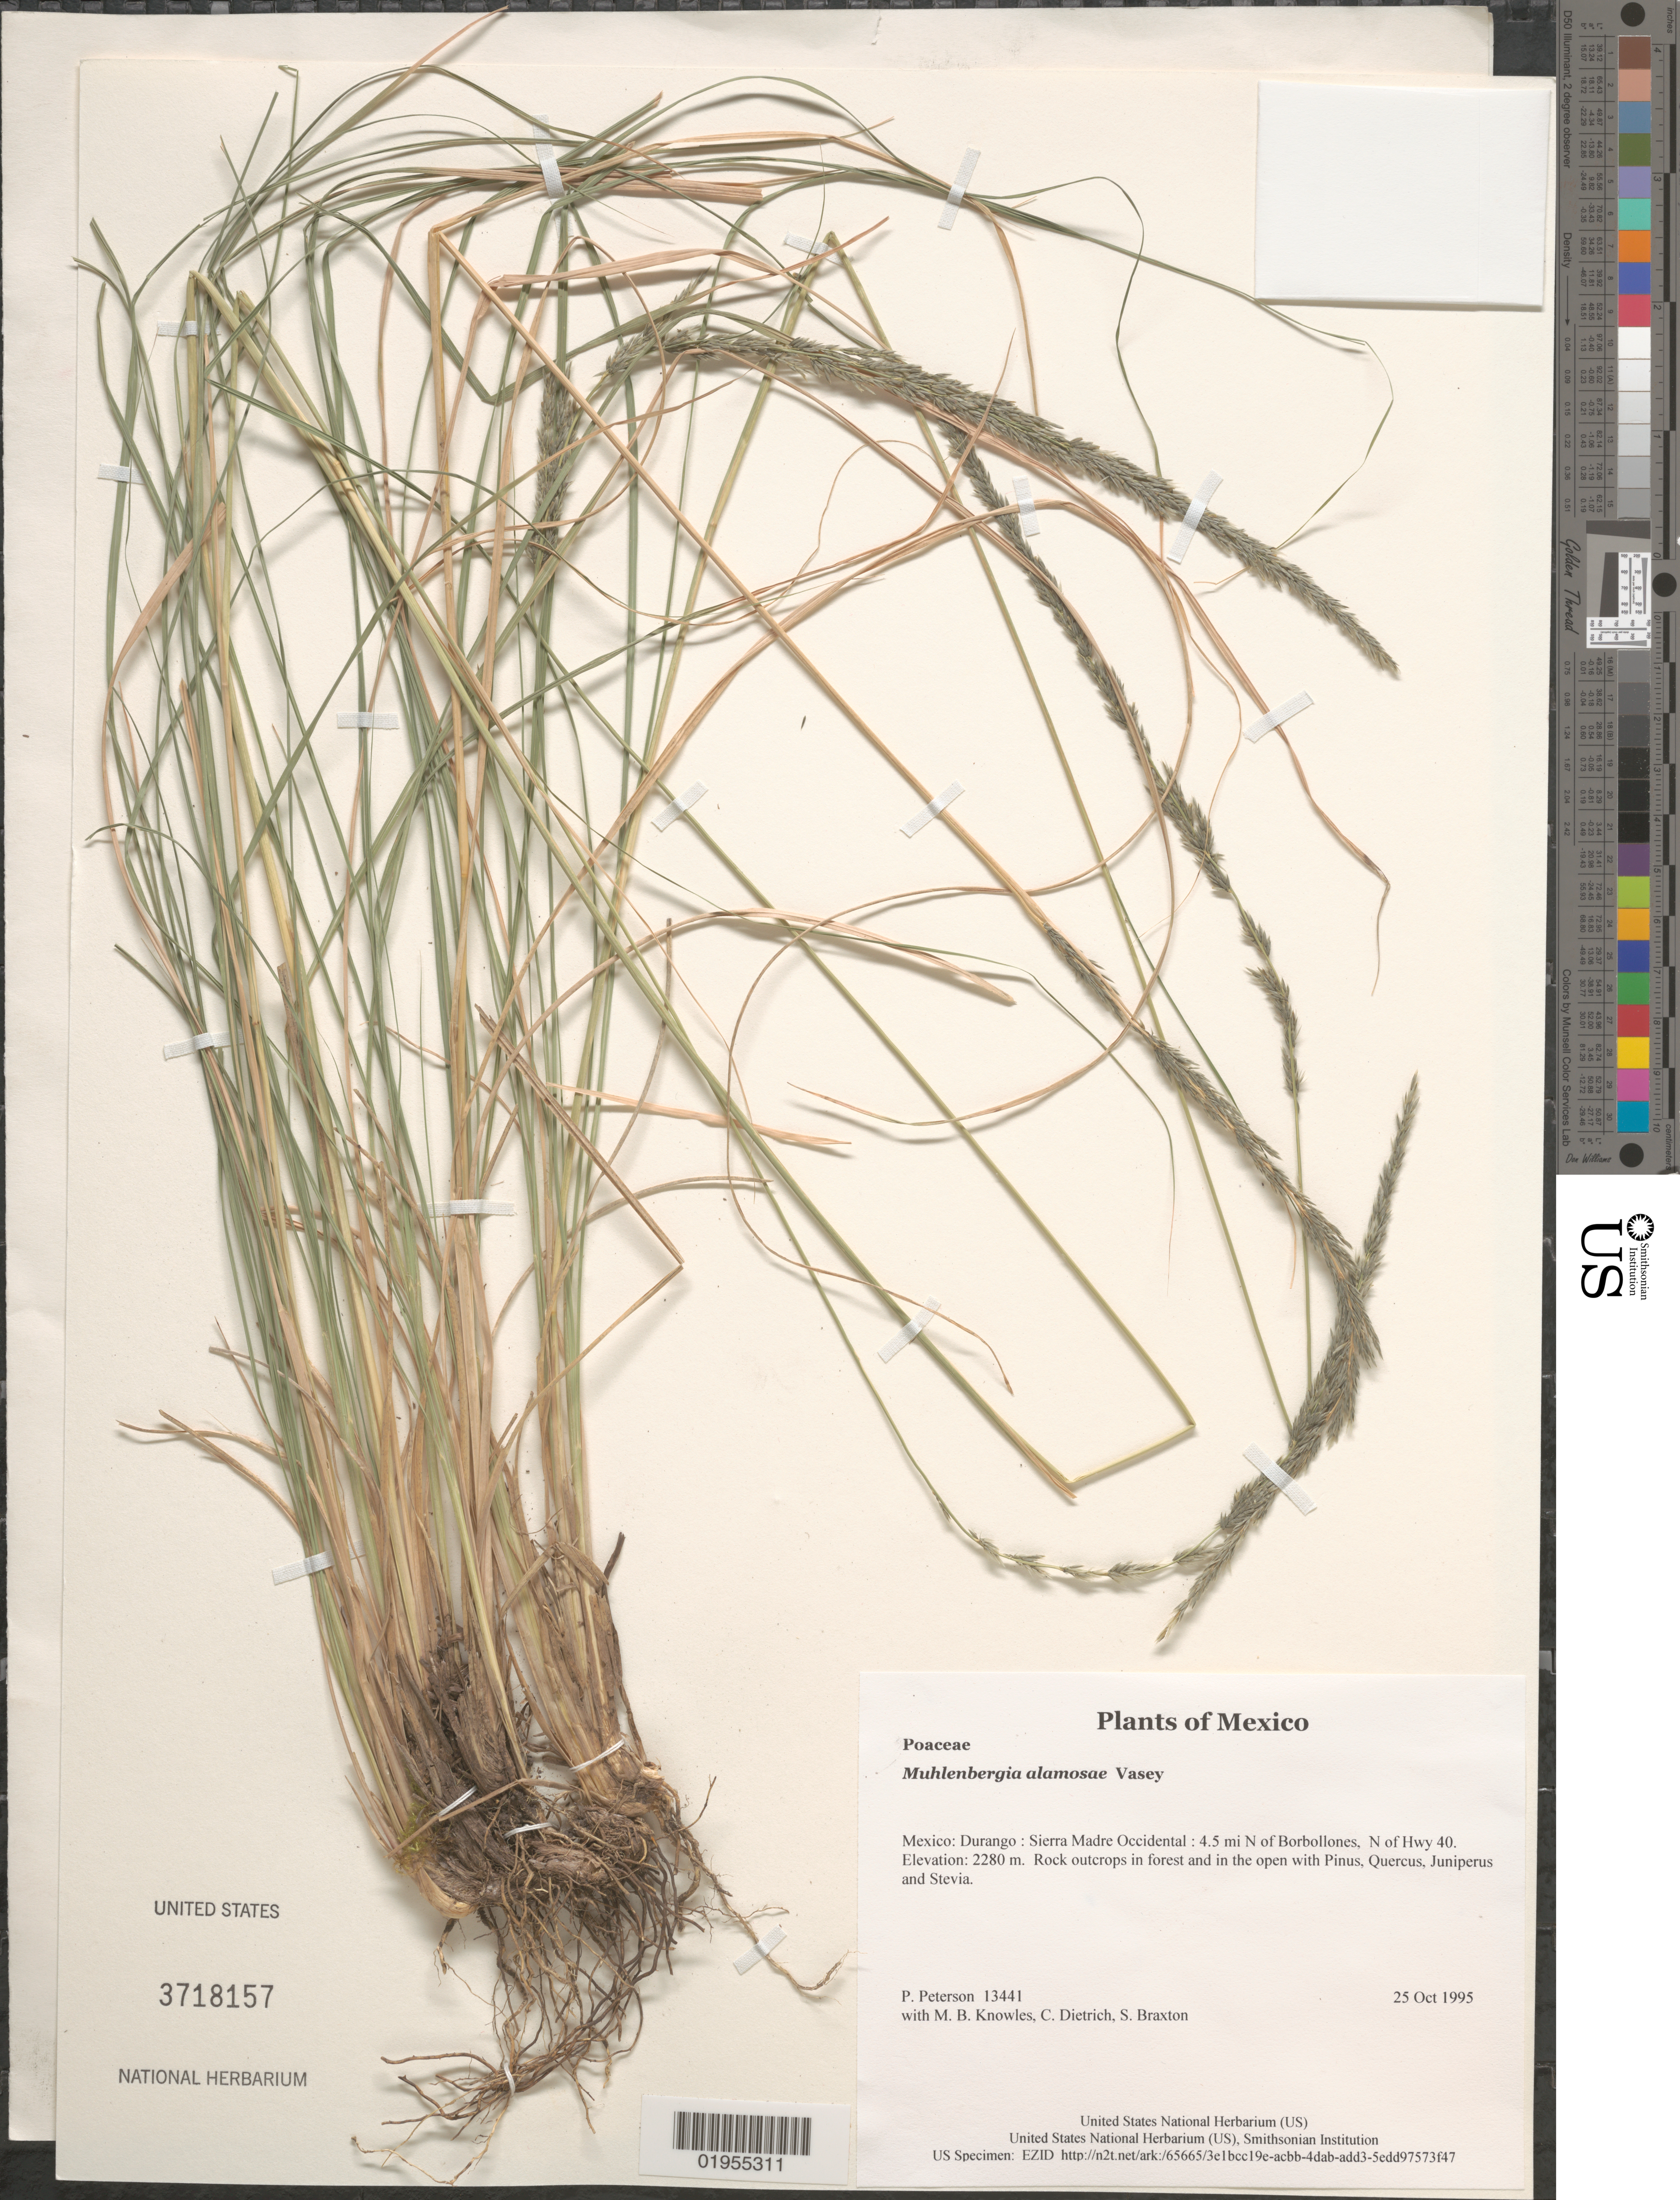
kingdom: Plantae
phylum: Tracheophyta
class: Liliopsida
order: Poales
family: Poaceae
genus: Muhlenbergia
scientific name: Muhlenbergia alamosae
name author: Vasey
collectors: P. M. Peterson, M. B. Knowles, C. Dietrich & S. Braxton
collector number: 13441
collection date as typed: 25 Oct 1995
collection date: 1995-10-25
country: Mexico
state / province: Durango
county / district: Sierra Madre Occidental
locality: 4.5 mi N of Borbollones, N of Hwy 40.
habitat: Rock outcrops in forest and in the open with Pinus, Quercus, Juniperus and Stevia.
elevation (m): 2280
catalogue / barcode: US 3718157